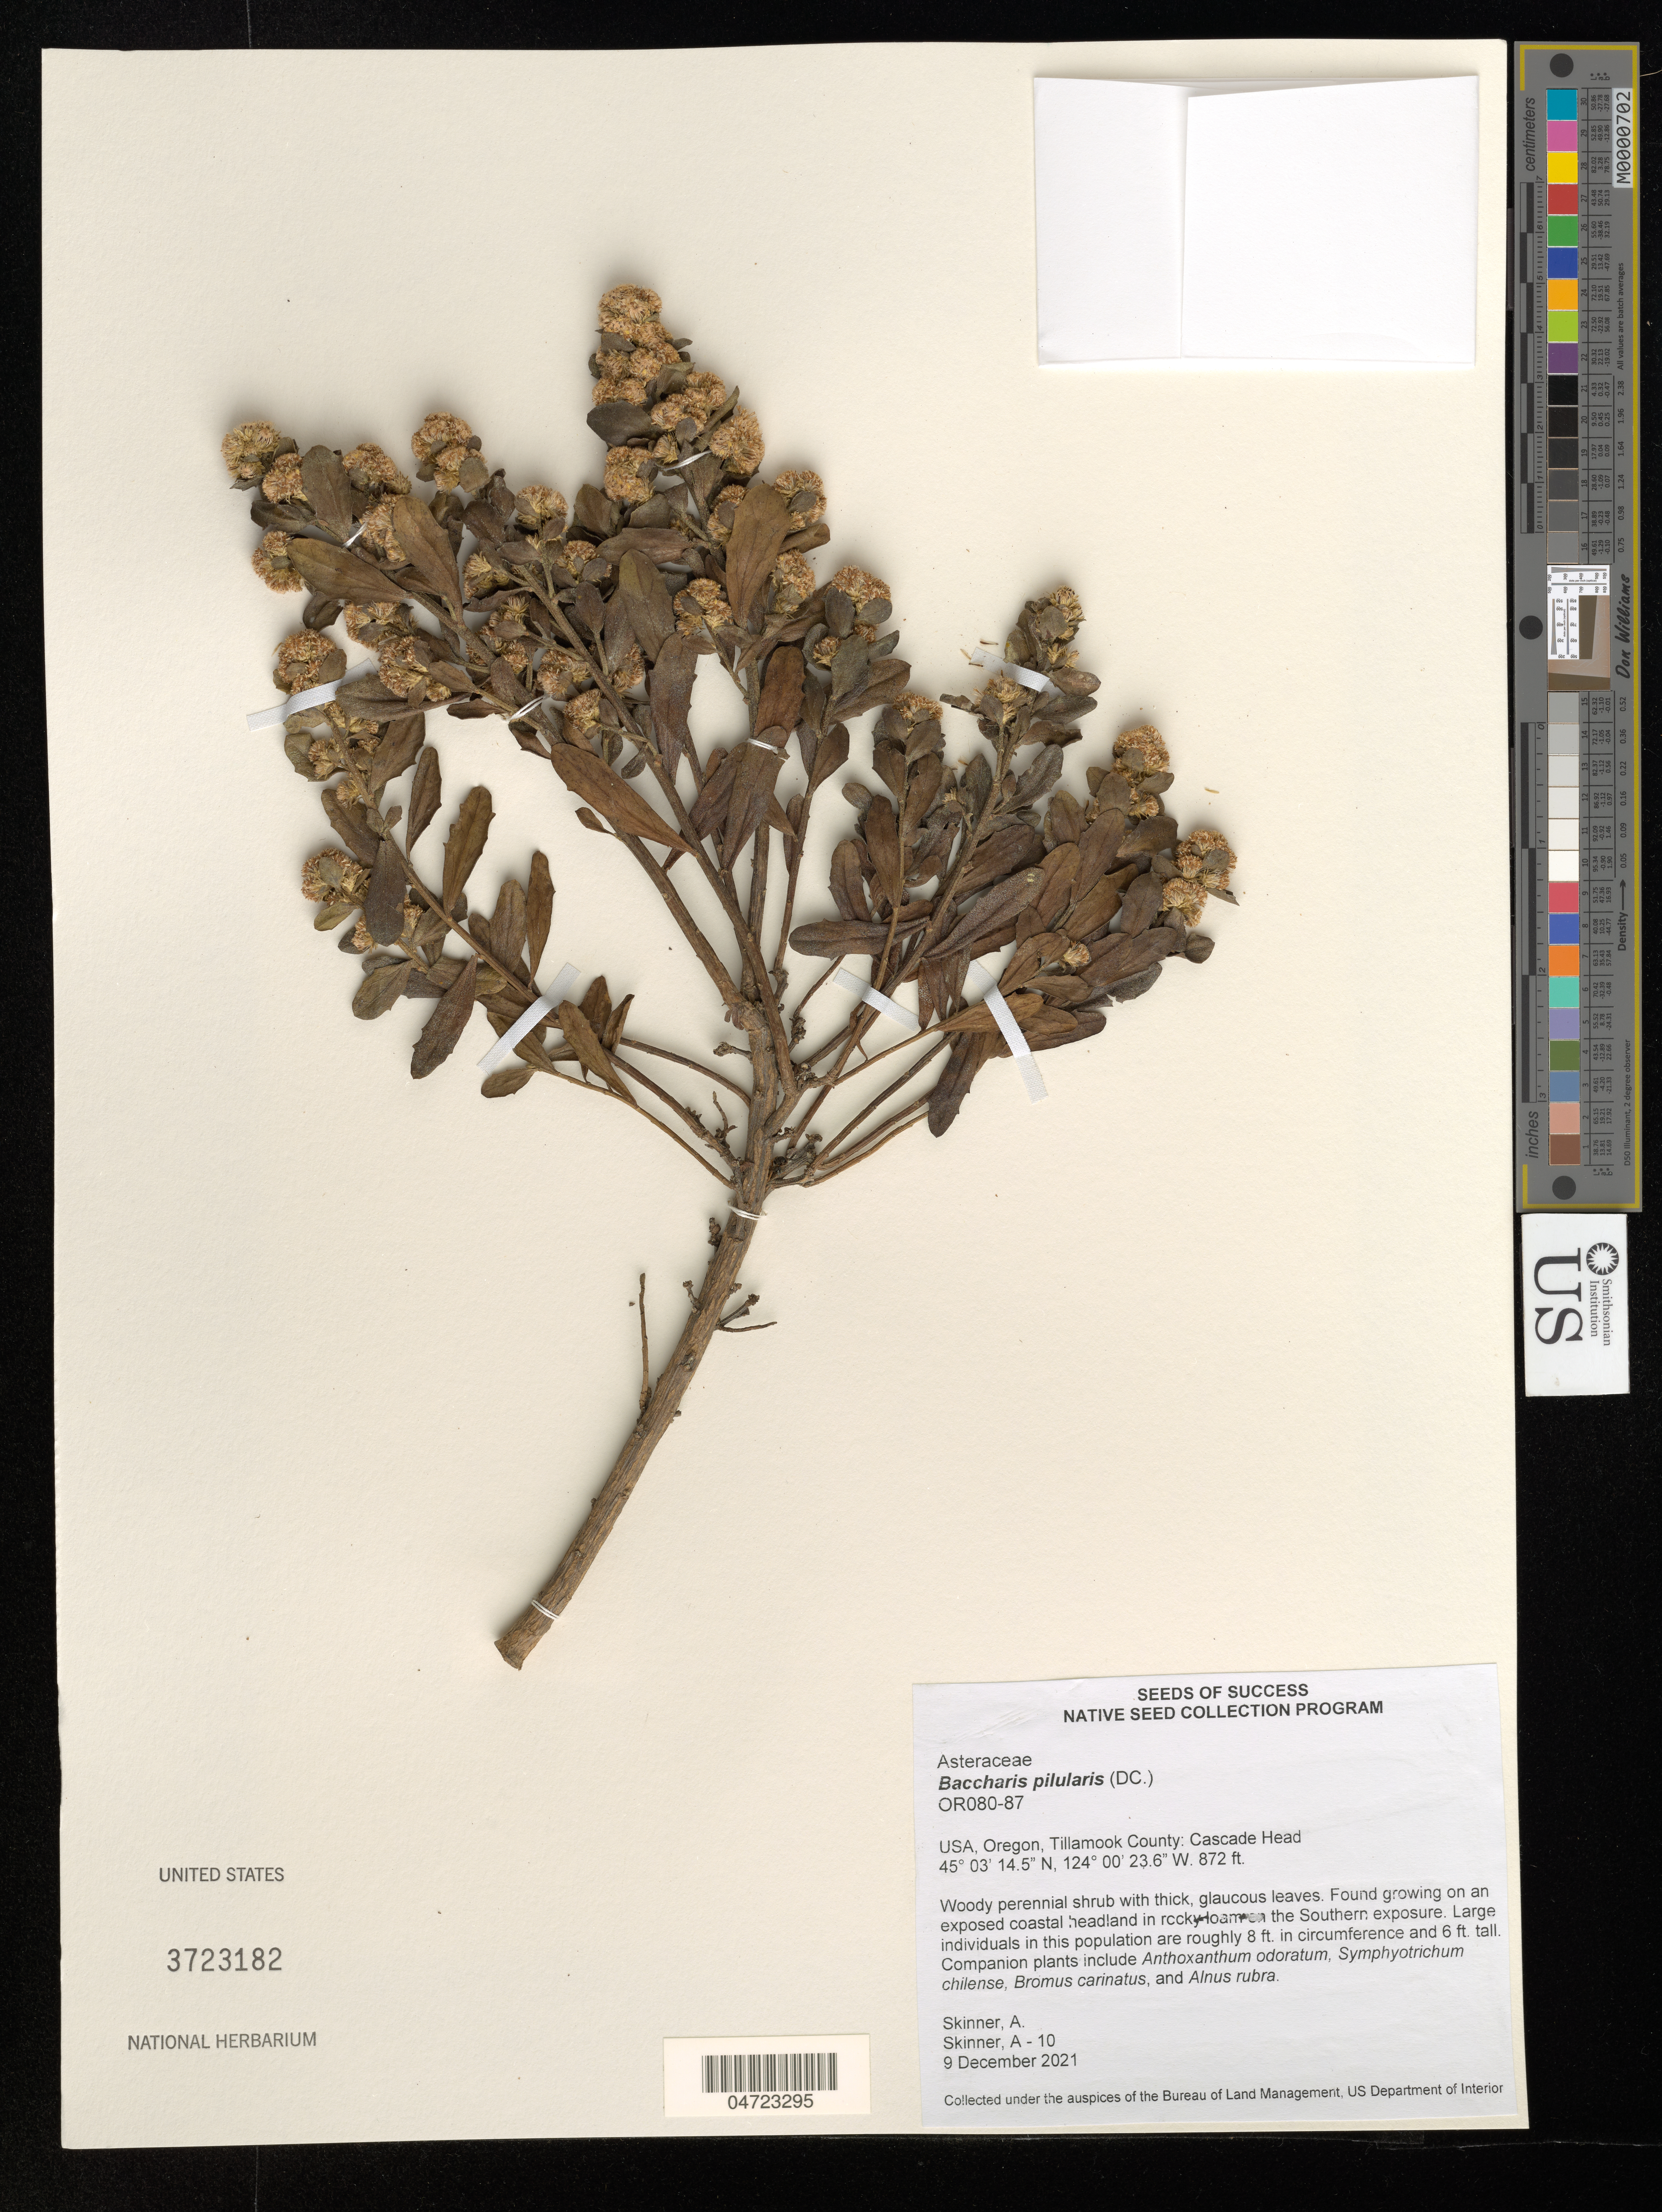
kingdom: Plantae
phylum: Tracheophyta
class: Magnoliopsida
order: Asterales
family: Asteraceae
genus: Baccharis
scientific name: Baccharis pilularis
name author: DC.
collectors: S. Skinner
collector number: A-10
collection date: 2021-12-09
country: United States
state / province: Oregon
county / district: Tilamook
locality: Tillamook County: Cascade Head.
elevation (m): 266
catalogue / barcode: US 3723182